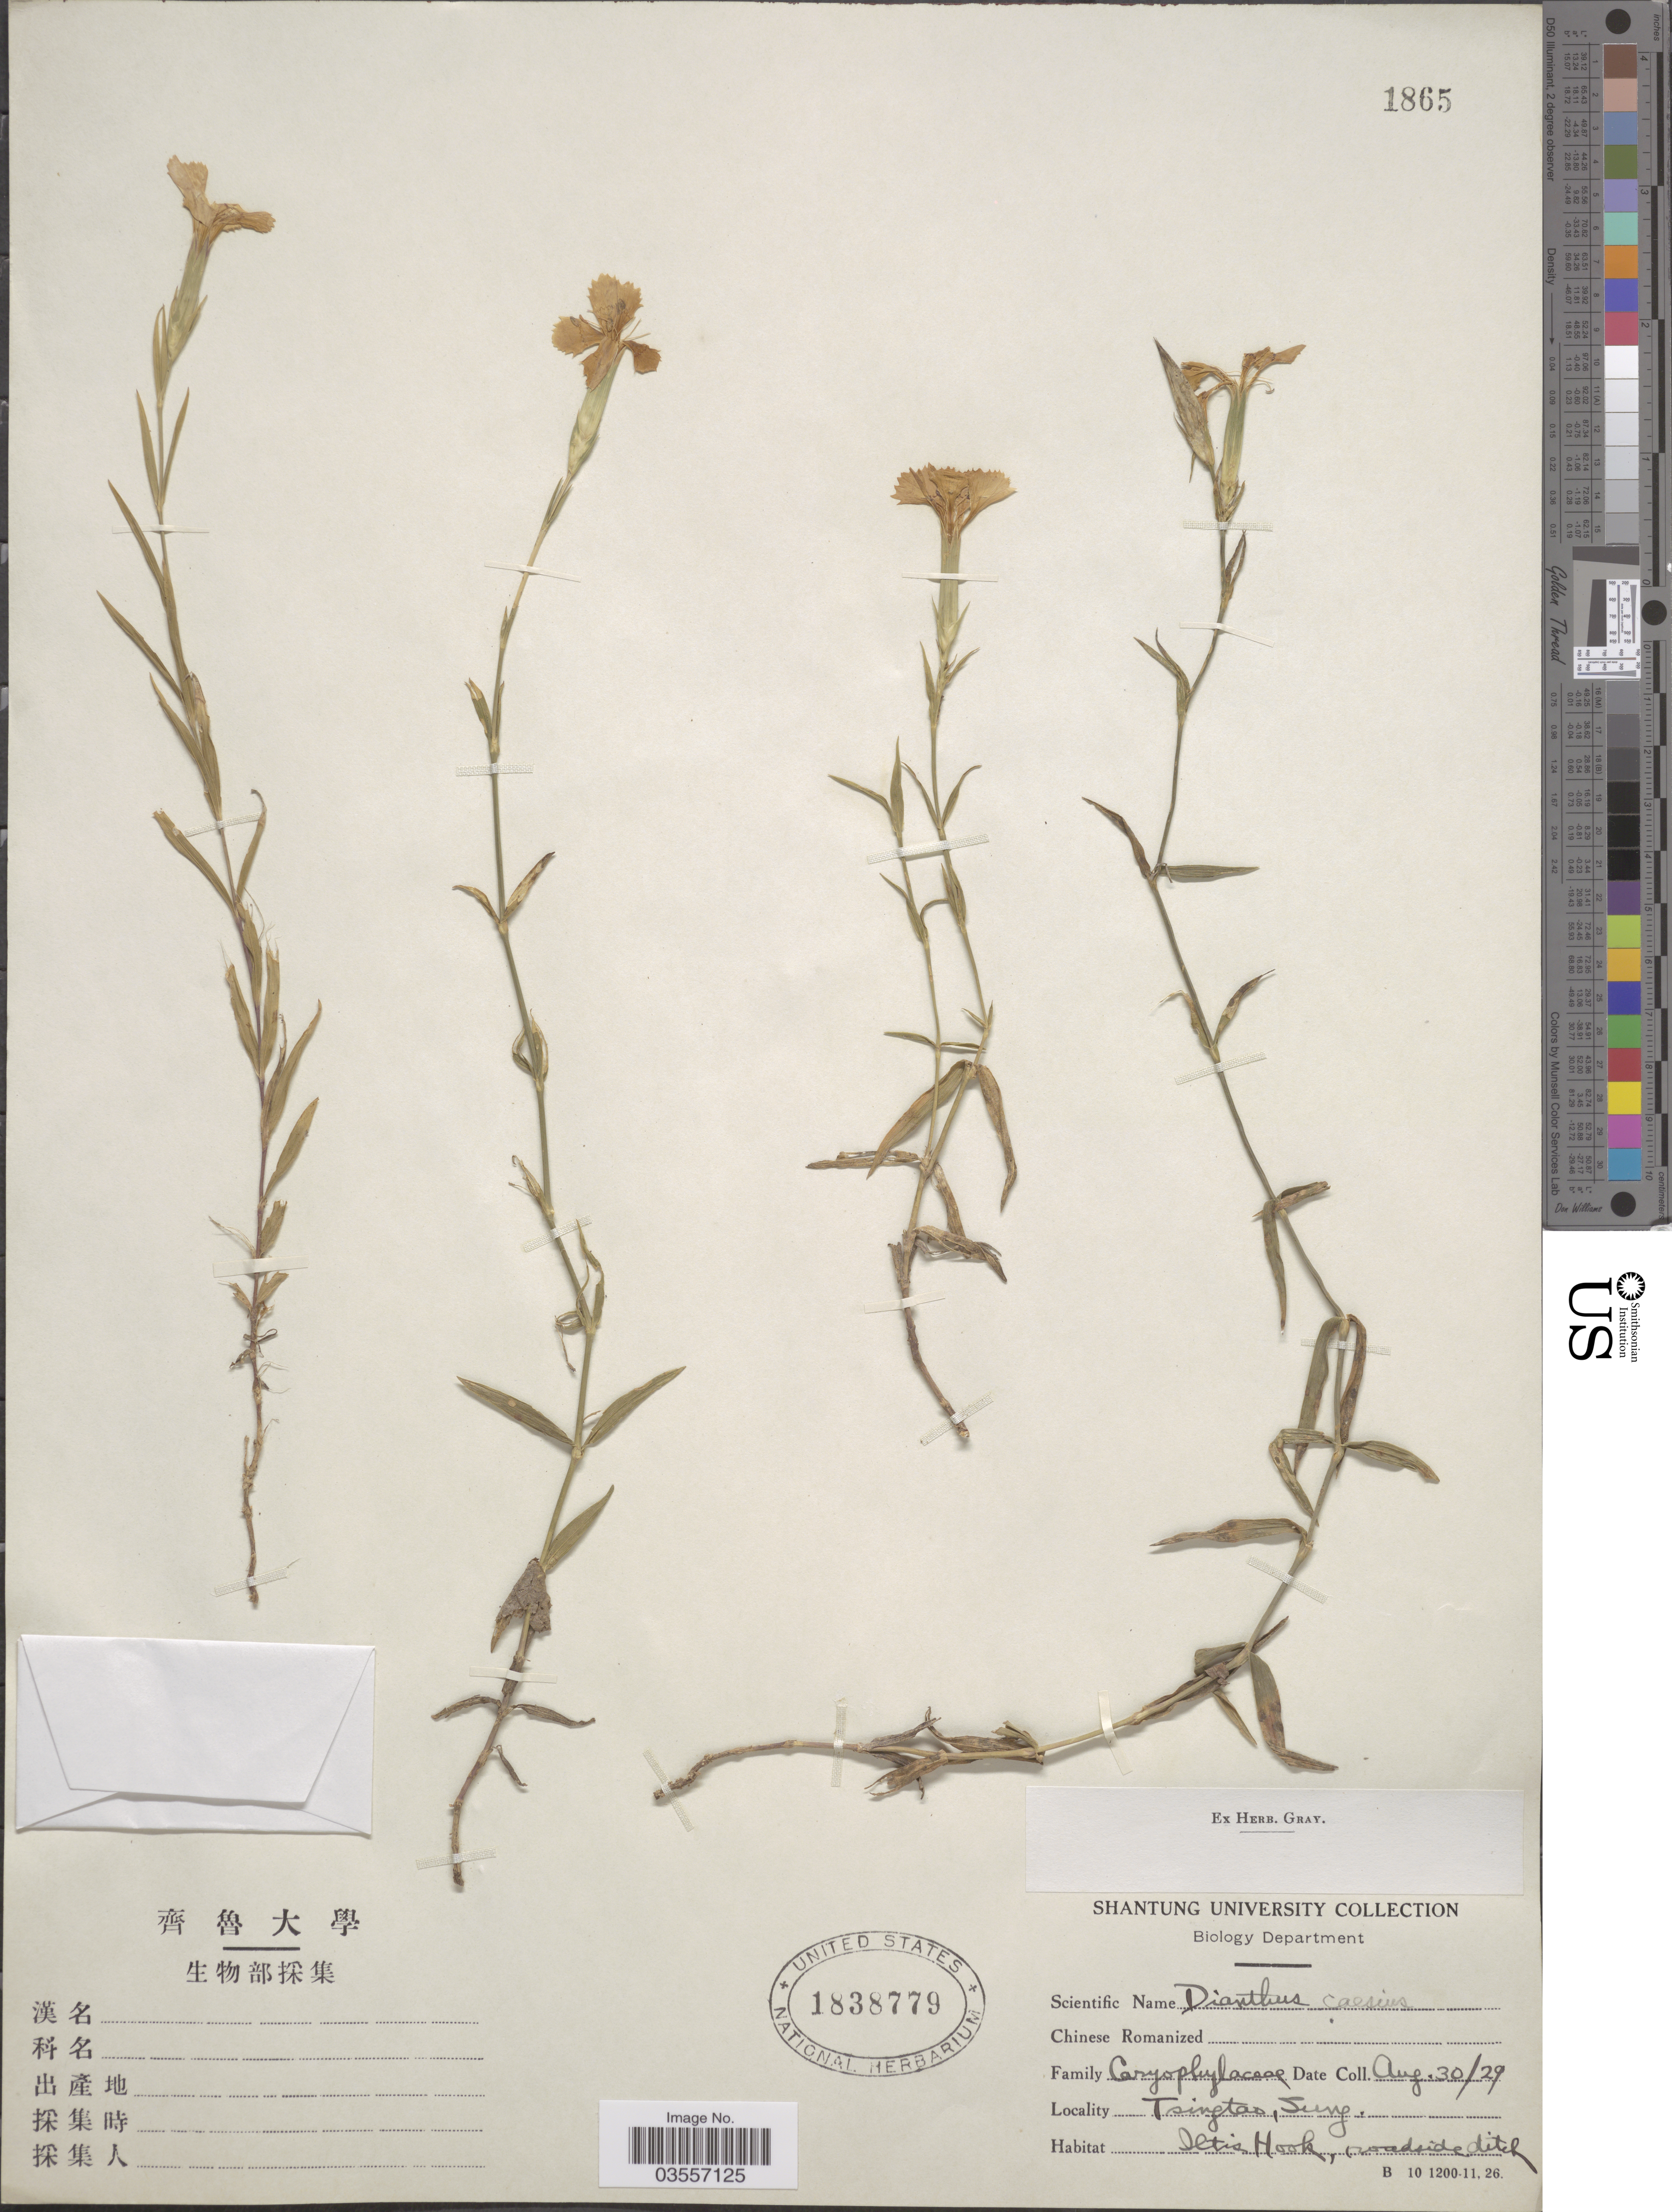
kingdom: Plantae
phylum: Tracheophyta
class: Magnoliopsida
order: Caryophyllales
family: Caryophyllaceae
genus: Dianthus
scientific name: Dianthus caesius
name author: Sm.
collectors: Shantung University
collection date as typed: Transcribed d/m/y: 30/8/29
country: China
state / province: Shandong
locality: Tsingtao, Sung [interpreted], Iltis Hook.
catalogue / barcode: US 1838779